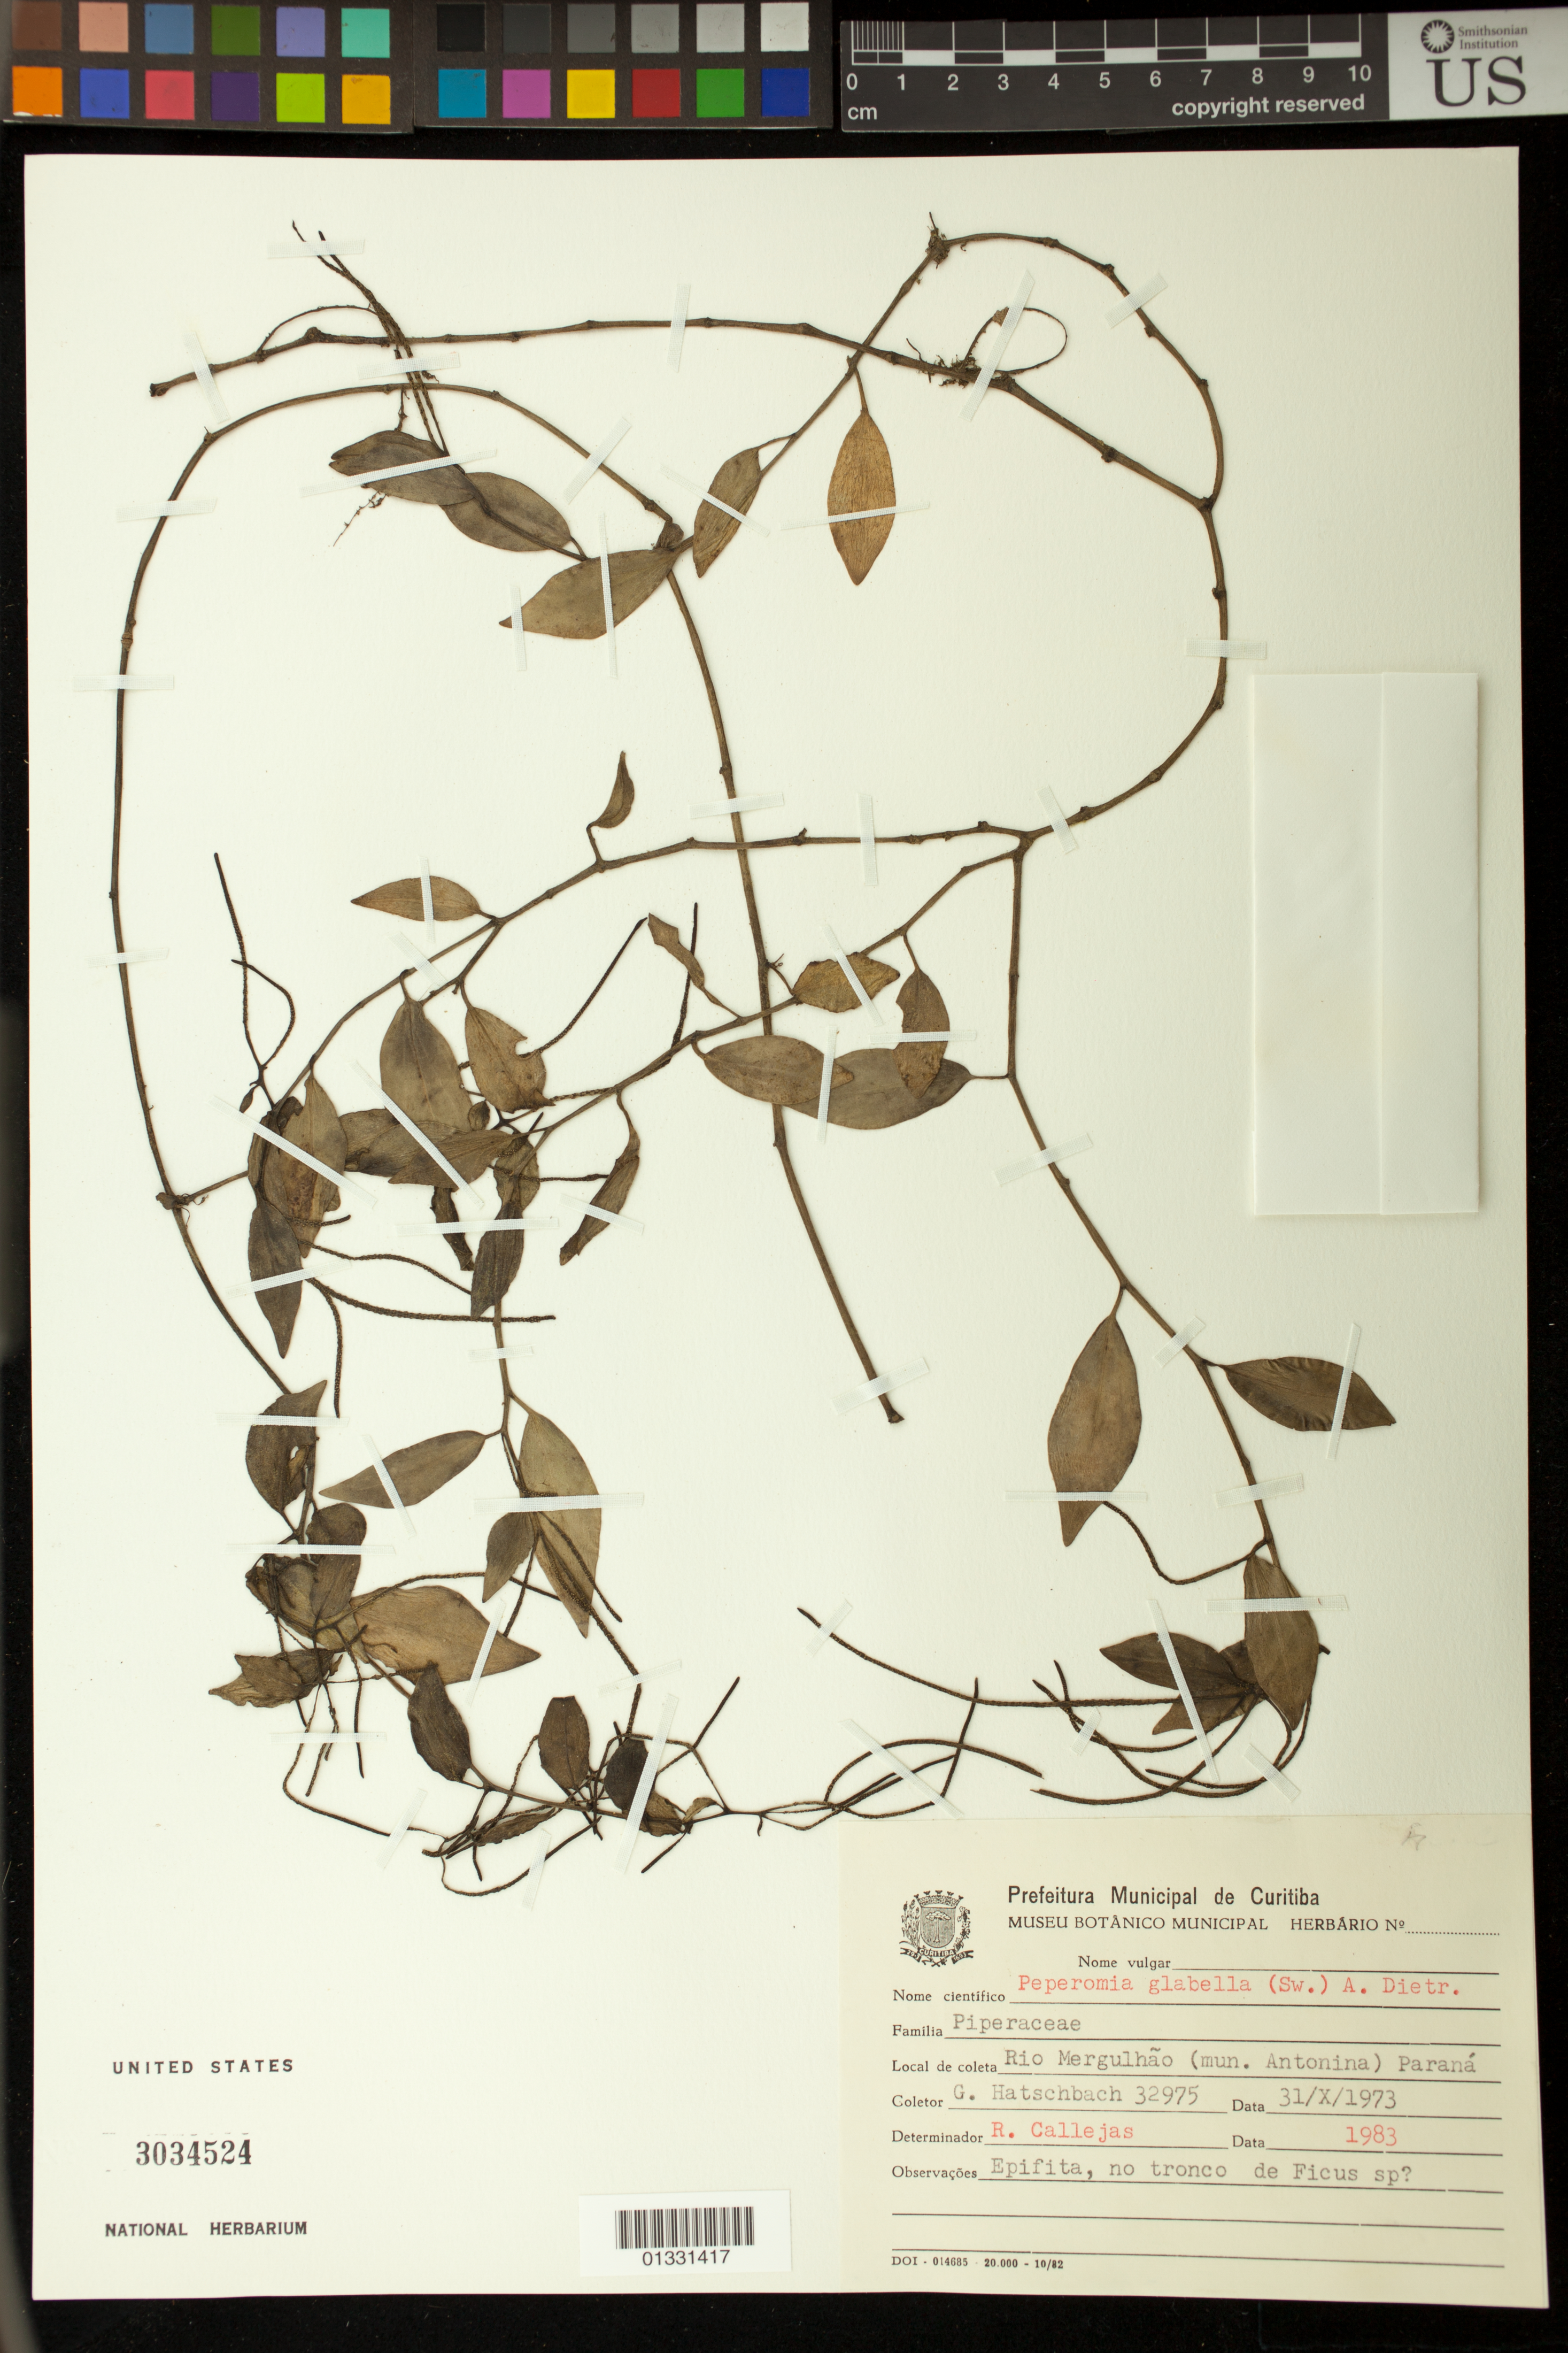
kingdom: Plantae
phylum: Tracheophyta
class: Magnoliopsida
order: Piperales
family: Piperaceae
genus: Peperomia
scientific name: Peperomia glabella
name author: (Sw.) A. Dietr.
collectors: G. Hatschbach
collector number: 32975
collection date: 1973-10-31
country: Brazil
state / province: Paraná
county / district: Antonina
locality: Rio Mergulhão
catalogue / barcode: US 3034524